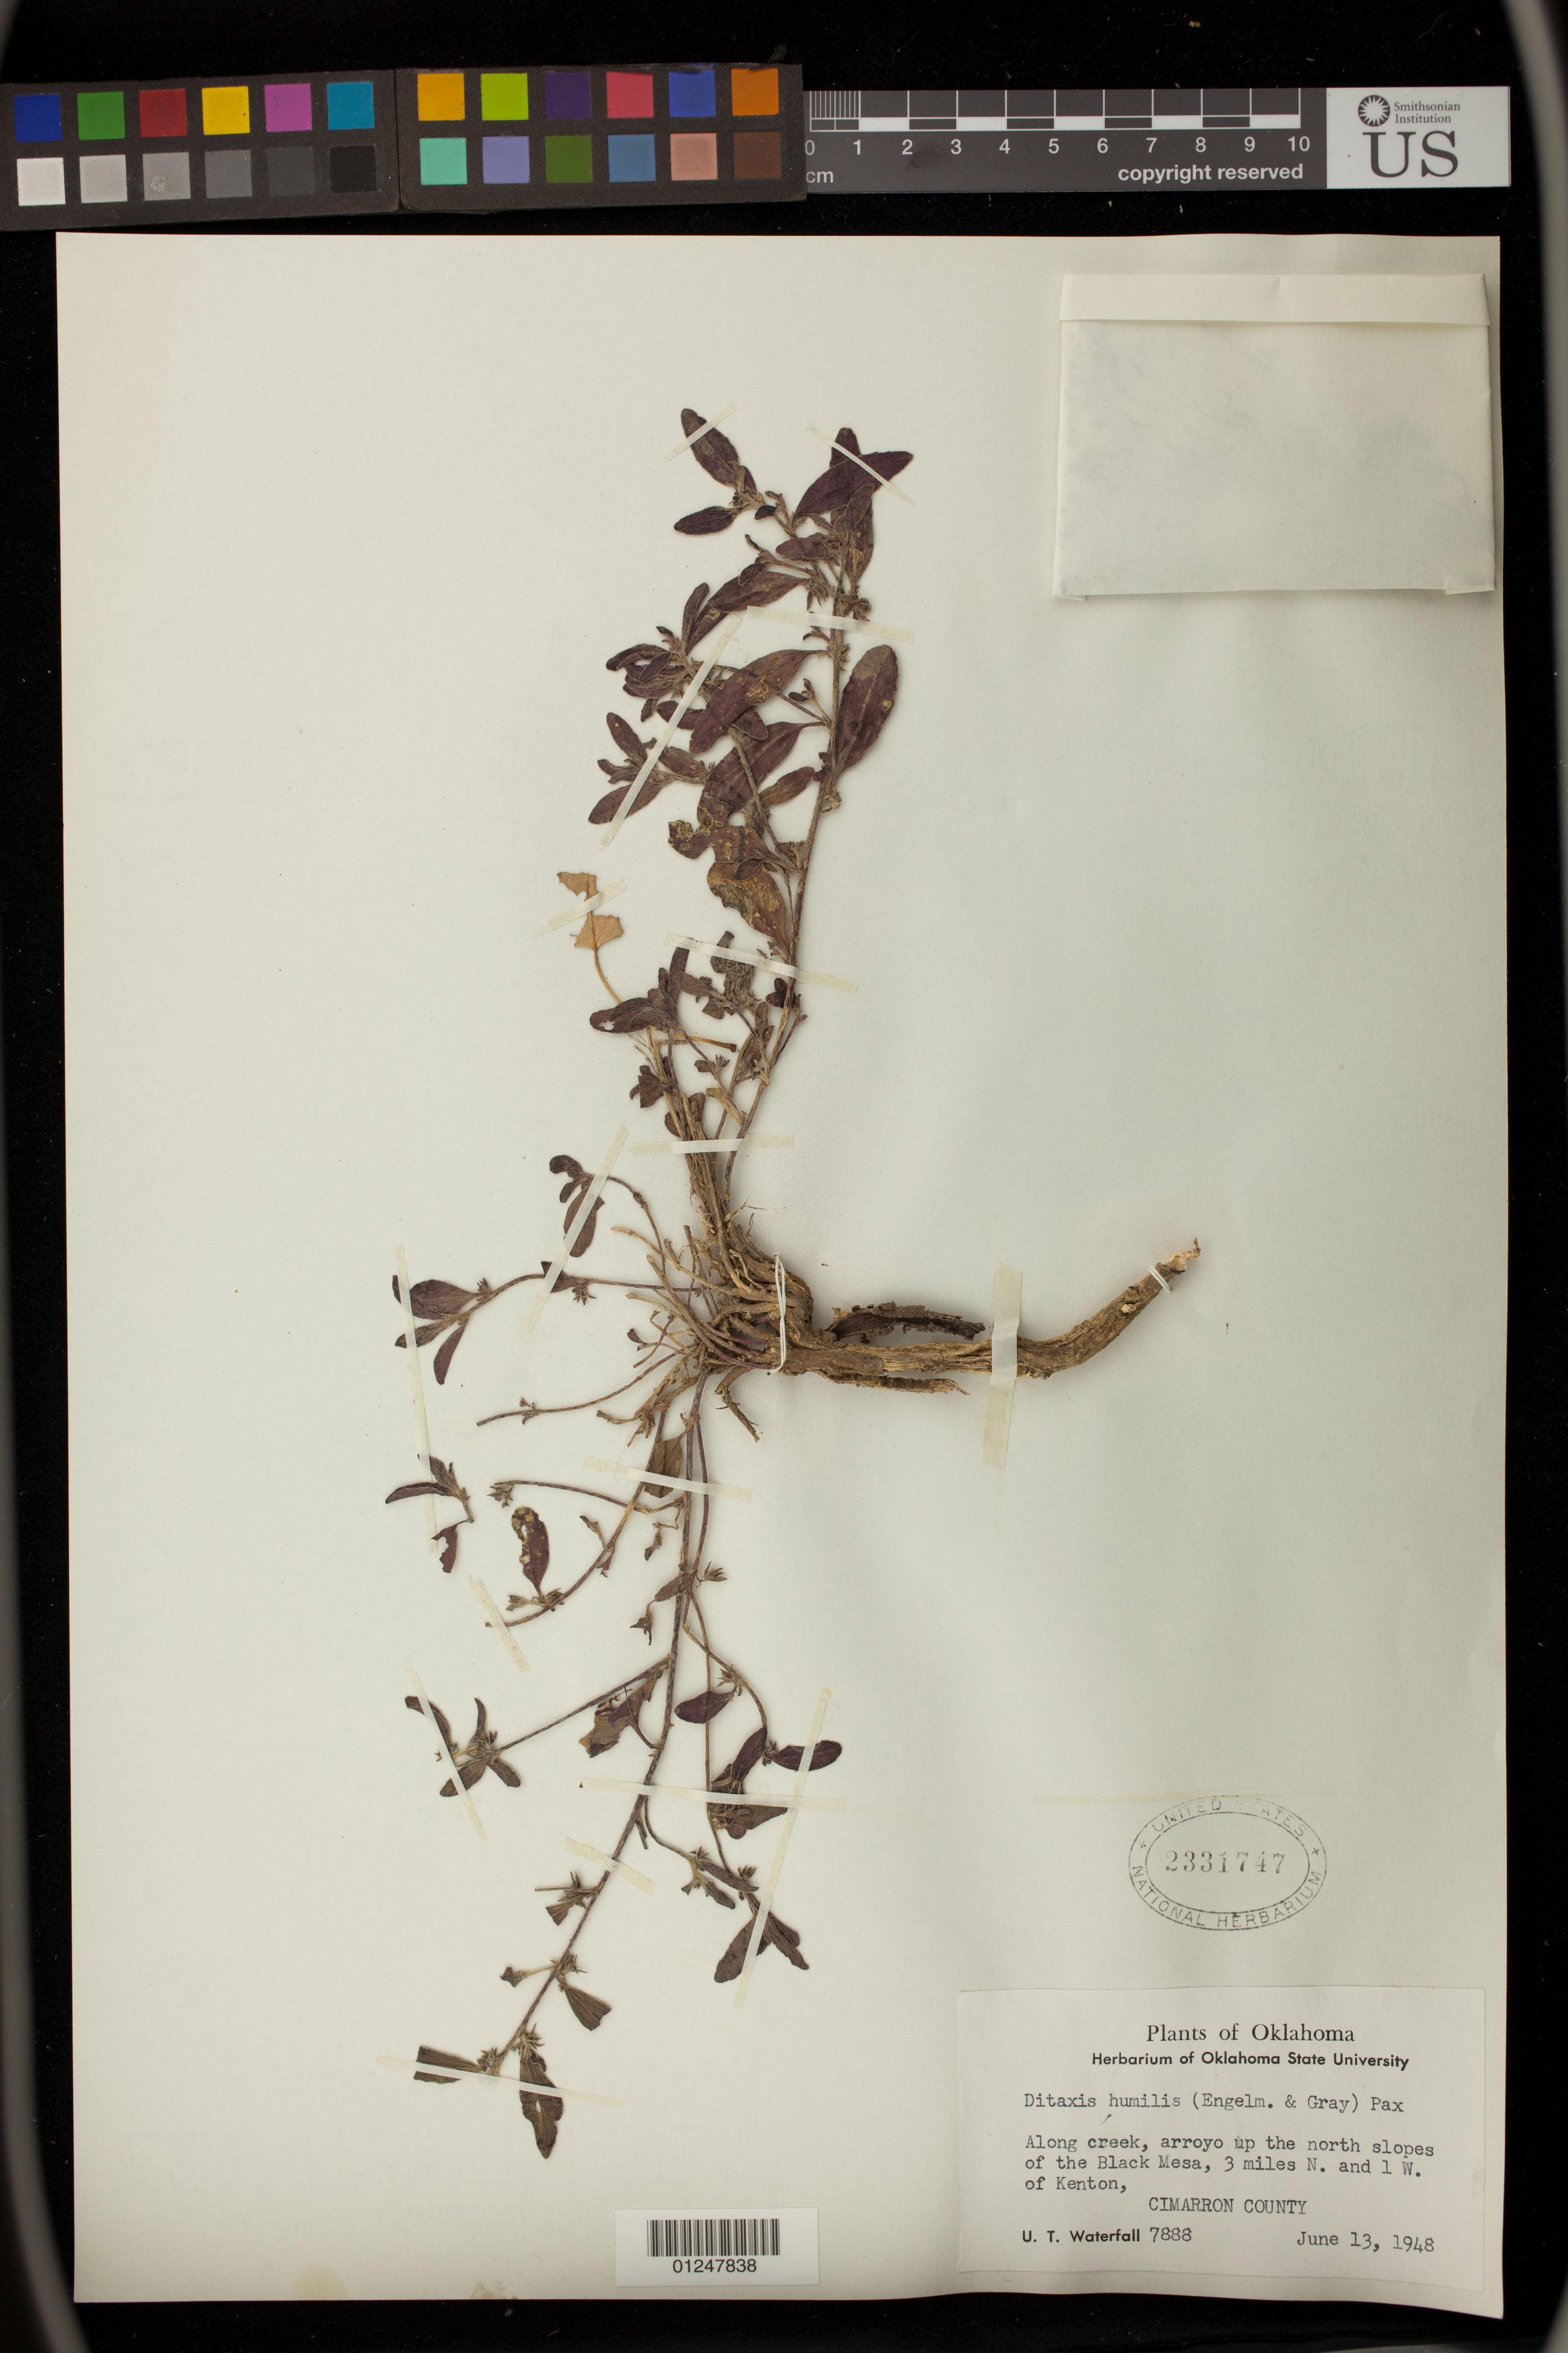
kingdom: Plantae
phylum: Tracheophyta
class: Magnoliopsida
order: Malpighiales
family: Euphorbiaceae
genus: Argythamnia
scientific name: Argythamnia humilis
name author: (Engelm. & A. Gray) Müll. Arg.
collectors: U. T. Waterfall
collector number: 7888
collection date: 1948-06-13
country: United States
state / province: Oklahoma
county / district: Cimarron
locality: Along creek, arroyo up the north slopes of the Black Mesa, 3 miles N. and 1 W. of Kenton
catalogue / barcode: US 2331747